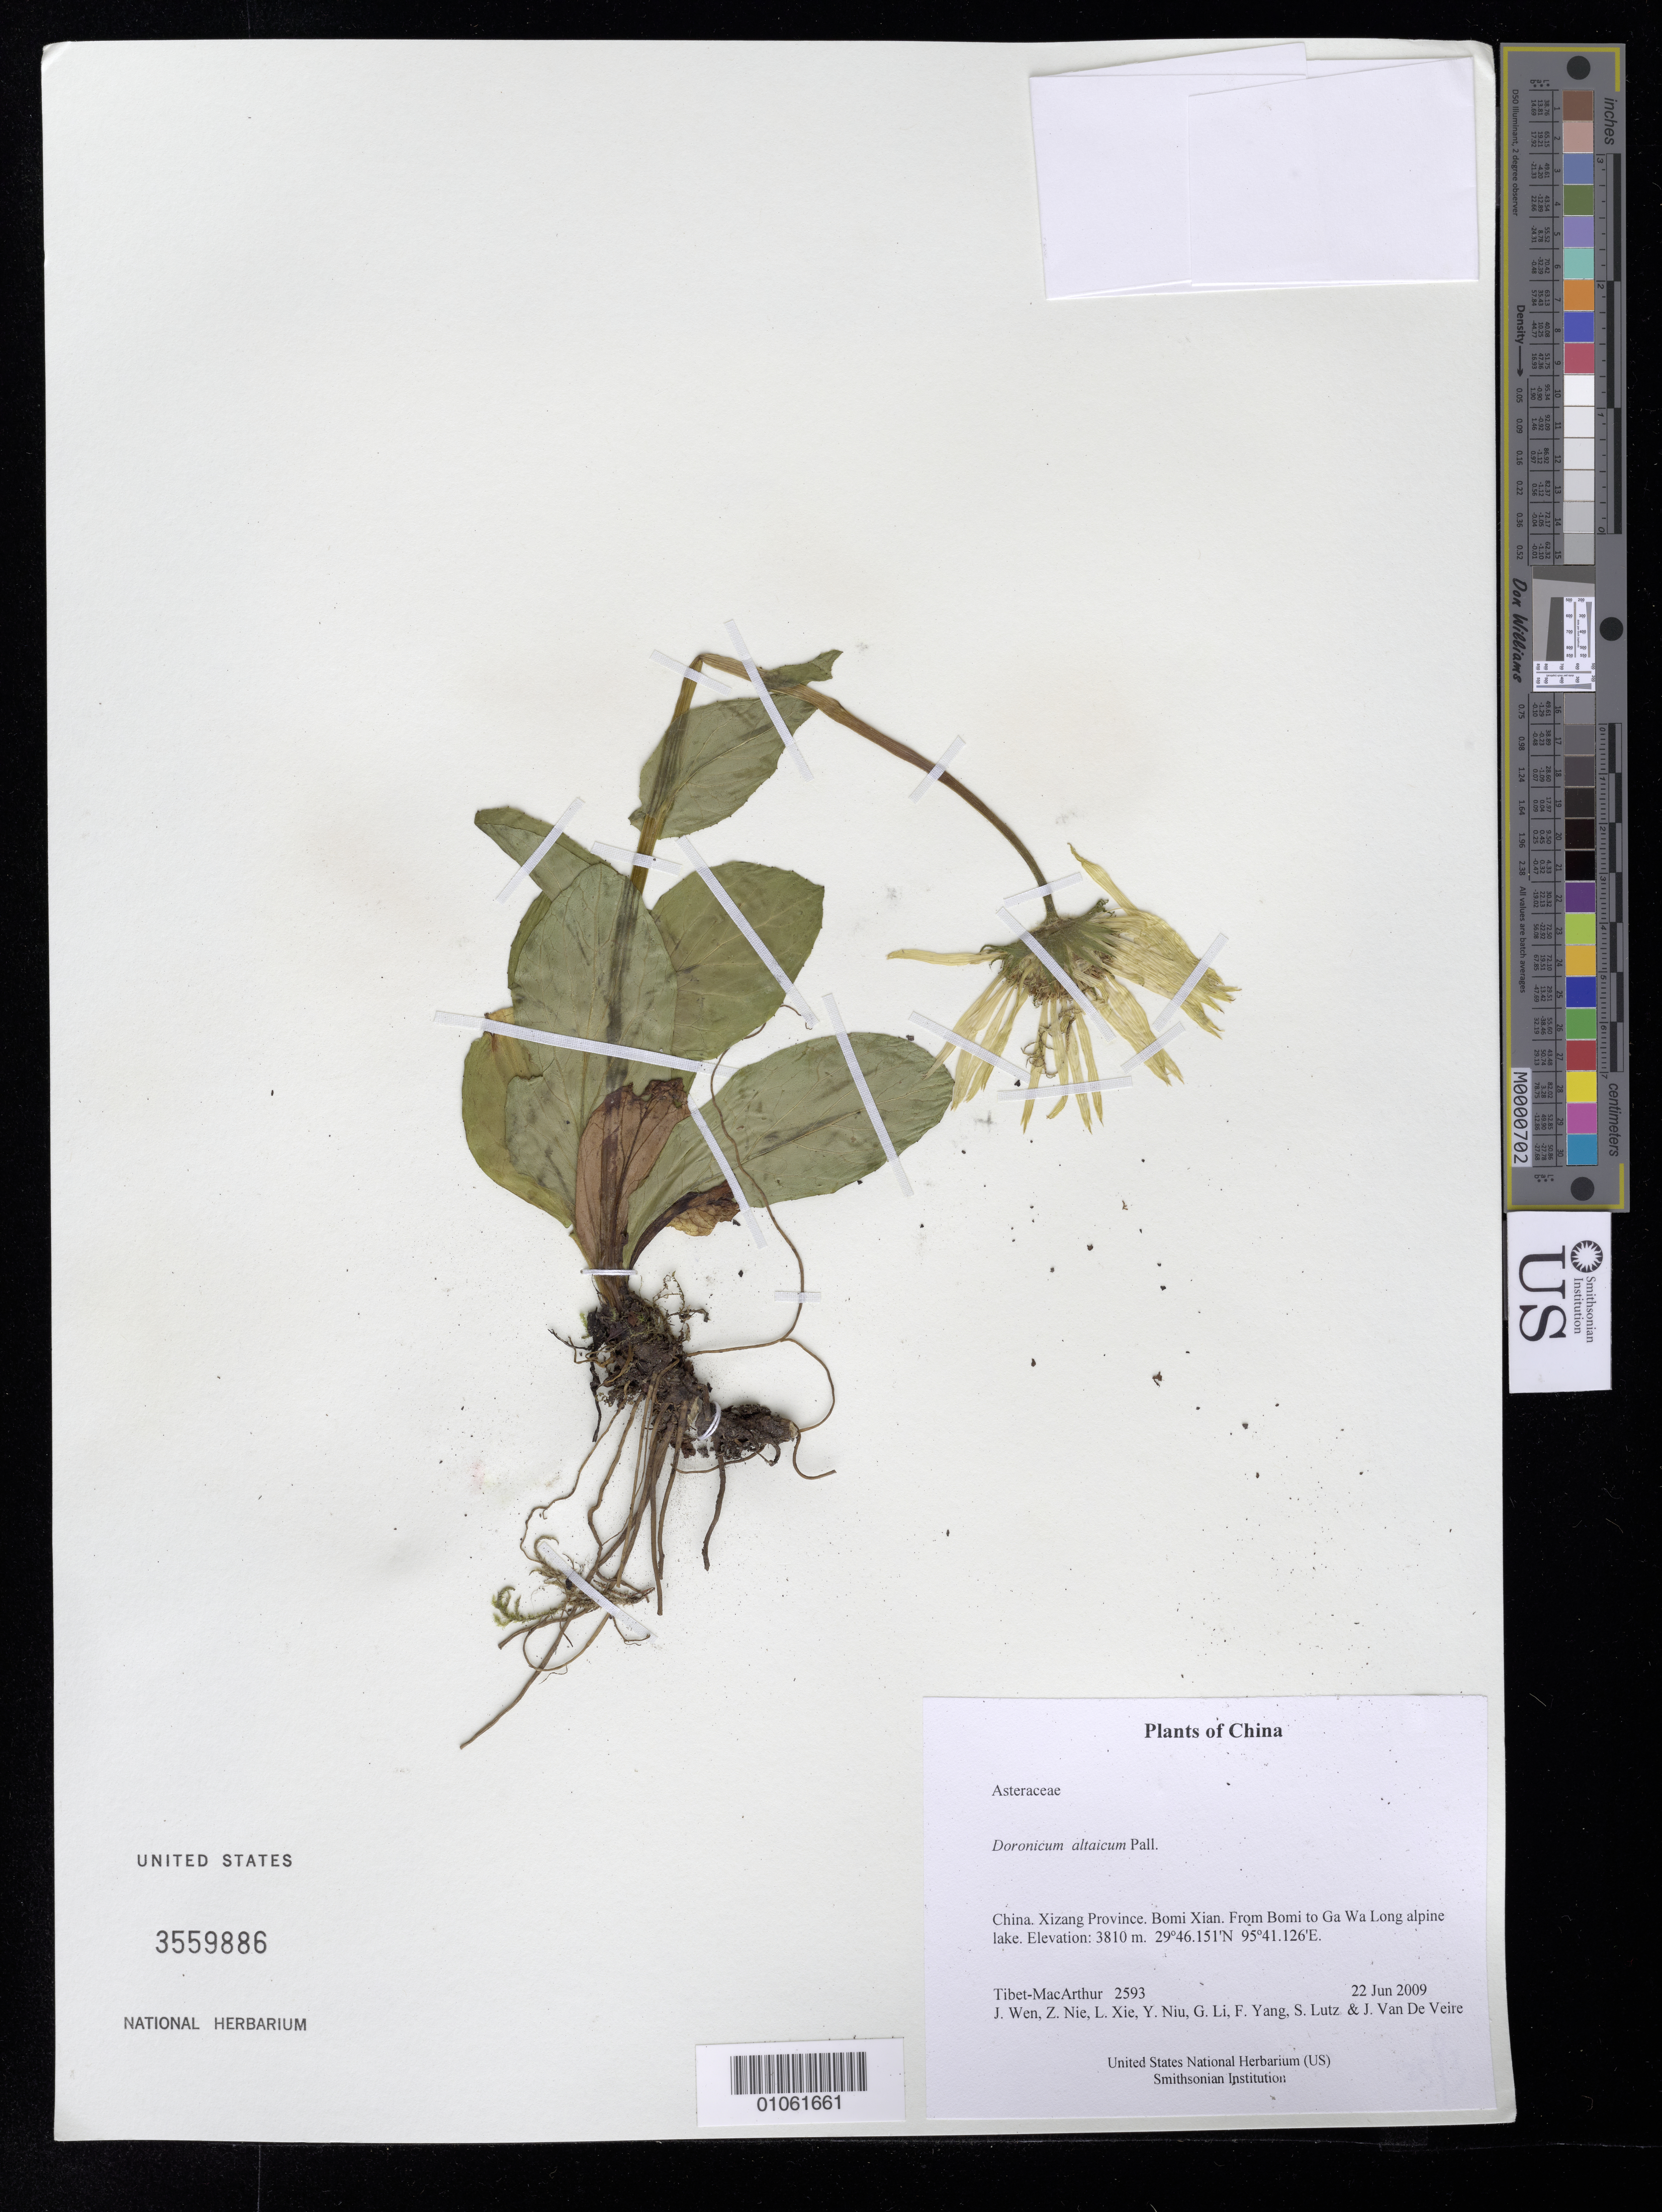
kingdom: Plantae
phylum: Tracheophyta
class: Magnoliopsida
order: Asterales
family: Asteraceae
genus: Doronicum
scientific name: Doronicum altaicum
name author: Pall.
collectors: Tibet-MacArthur, J. Wen, Z. Nie, L. Xie, Y. Niu, G. Li, F. Yang, S. Lutz & J. Van De Veire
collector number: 2593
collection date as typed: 22 Jun 2009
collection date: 2009-06-22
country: China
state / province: Xizang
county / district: Bomi Xian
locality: From Bomi to Ga Wa Long alpine lake.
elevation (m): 3810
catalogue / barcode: US 3559886